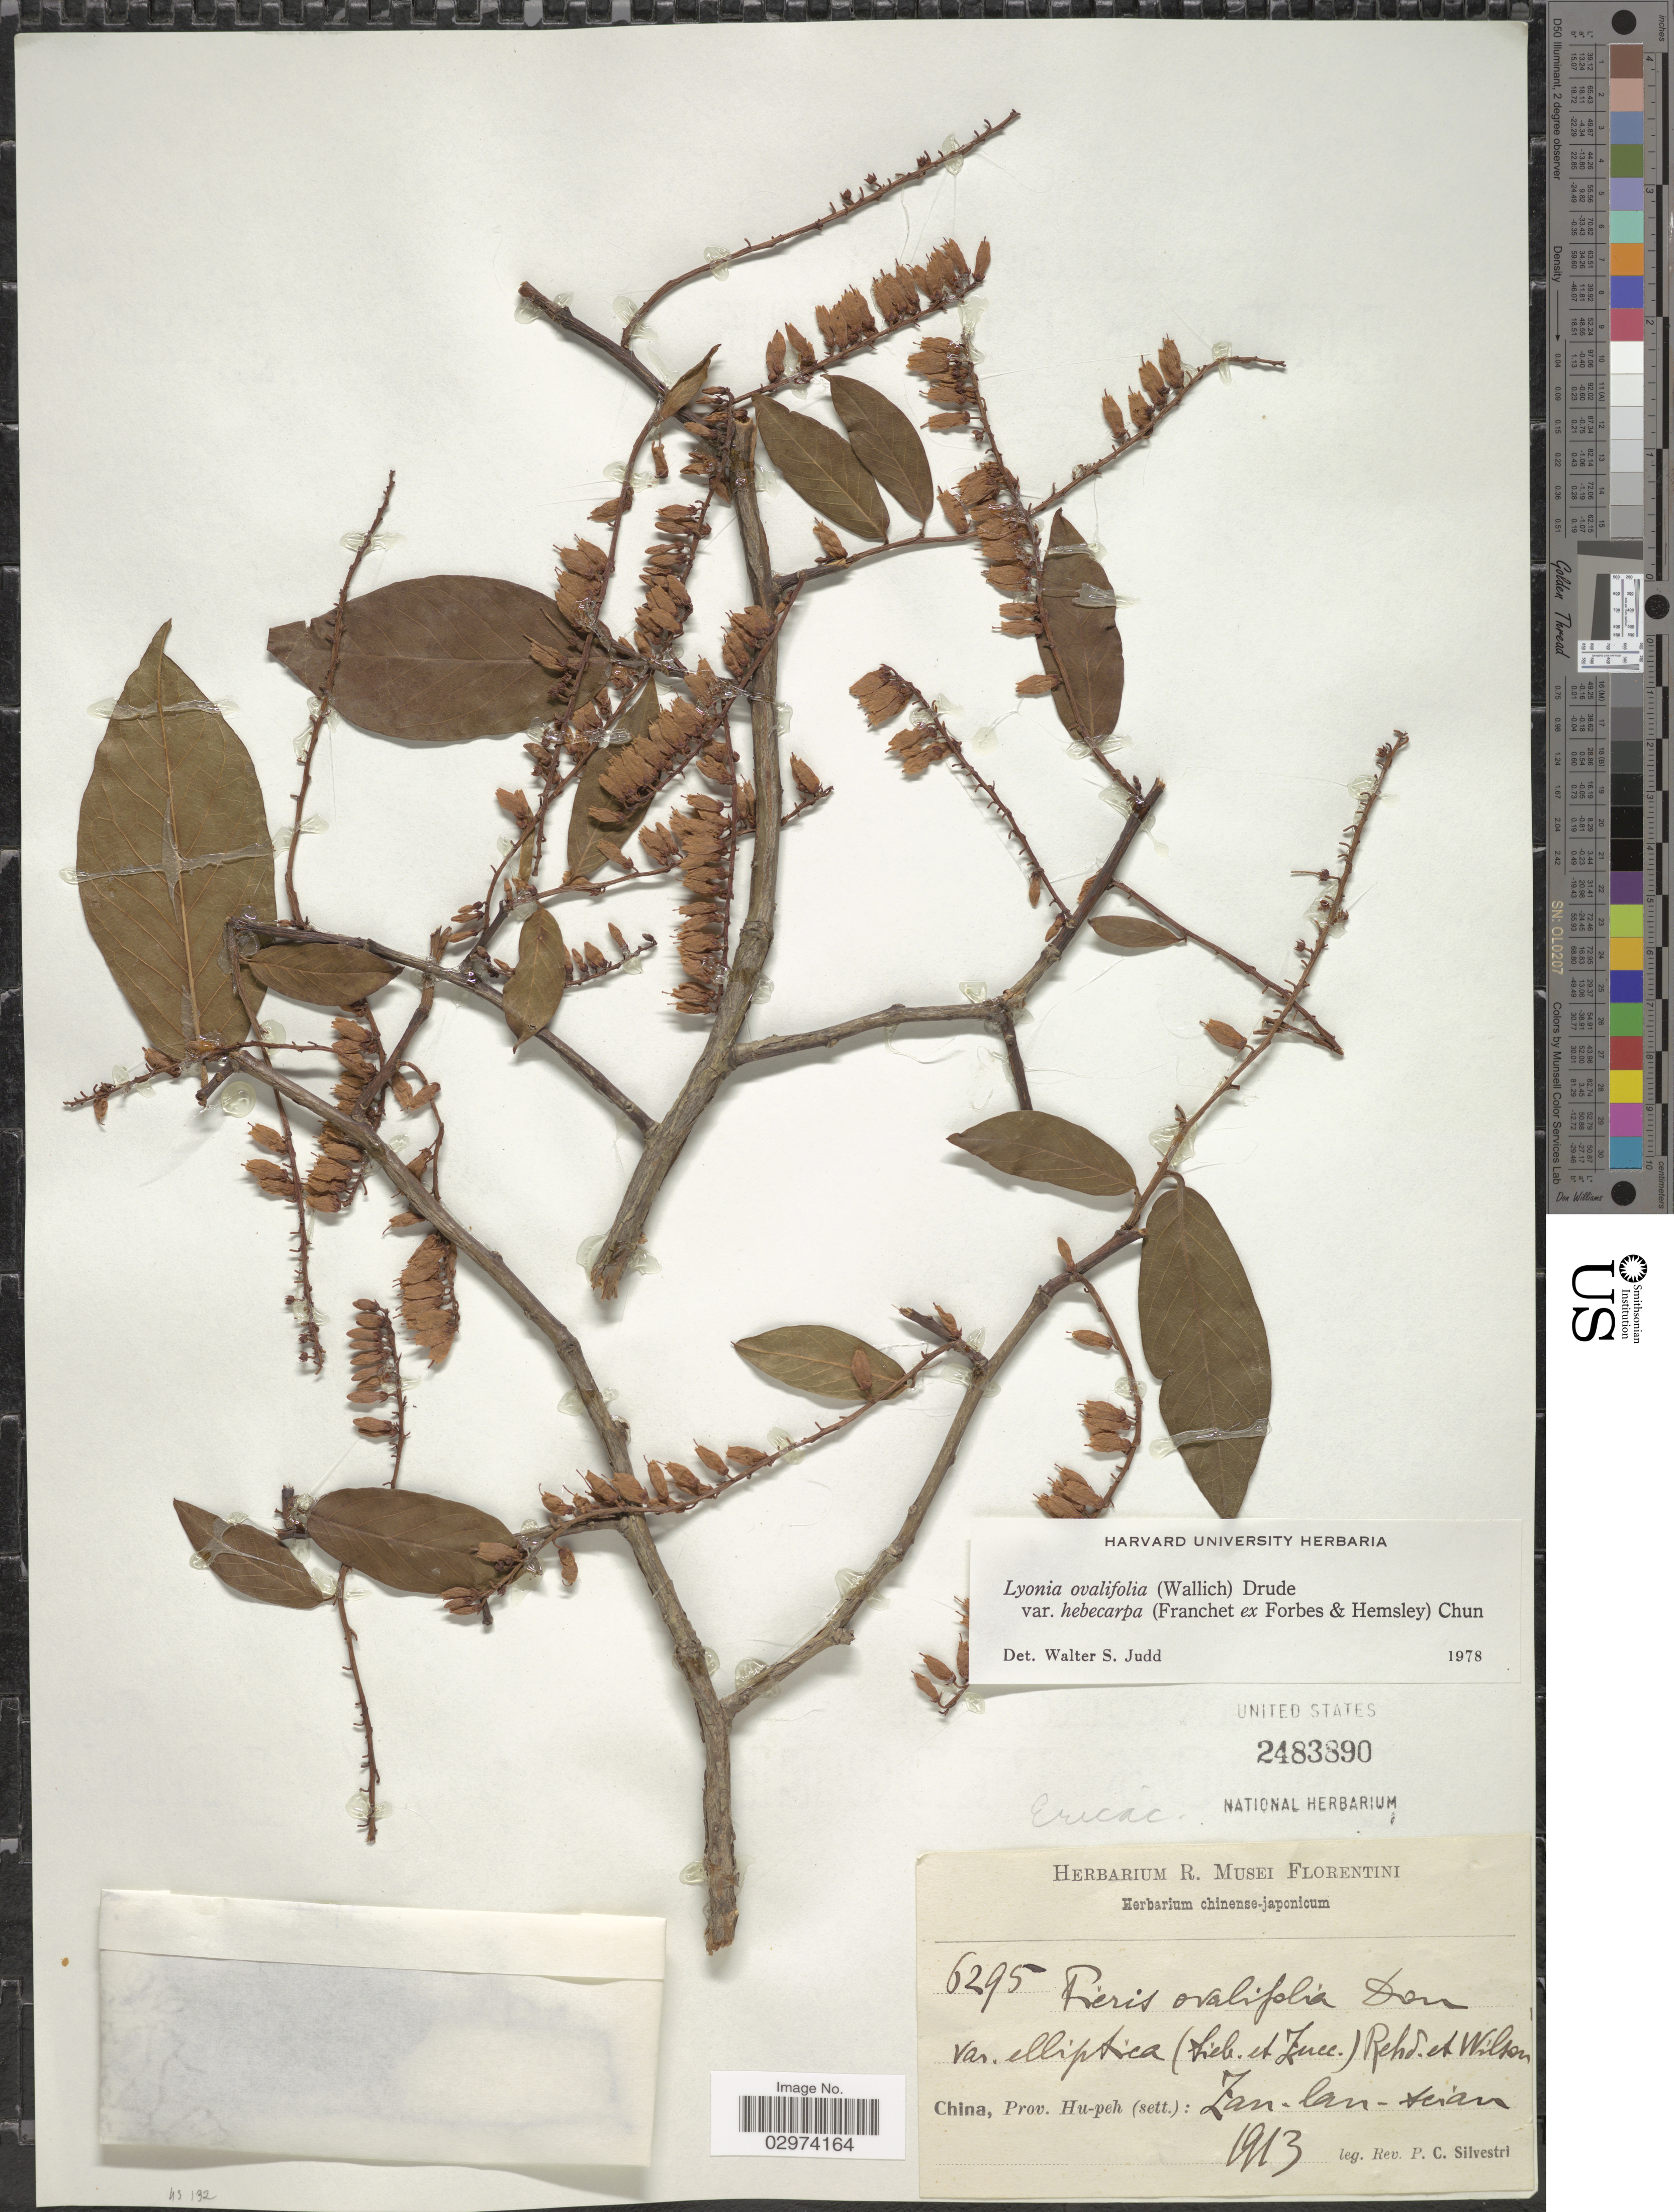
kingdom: Plantae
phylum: Tracheophyta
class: Magnoliopsida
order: Ericales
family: Ericaceae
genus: Lyonia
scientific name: Lyonia ovalifolia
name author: (Wall.) Drude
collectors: P. Silvestri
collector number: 6295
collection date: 1913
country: China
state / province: Hubei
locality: Prov. Hu-peh (sett.): Zan-lan-Scian [interpreted].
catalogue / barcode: US 2483890